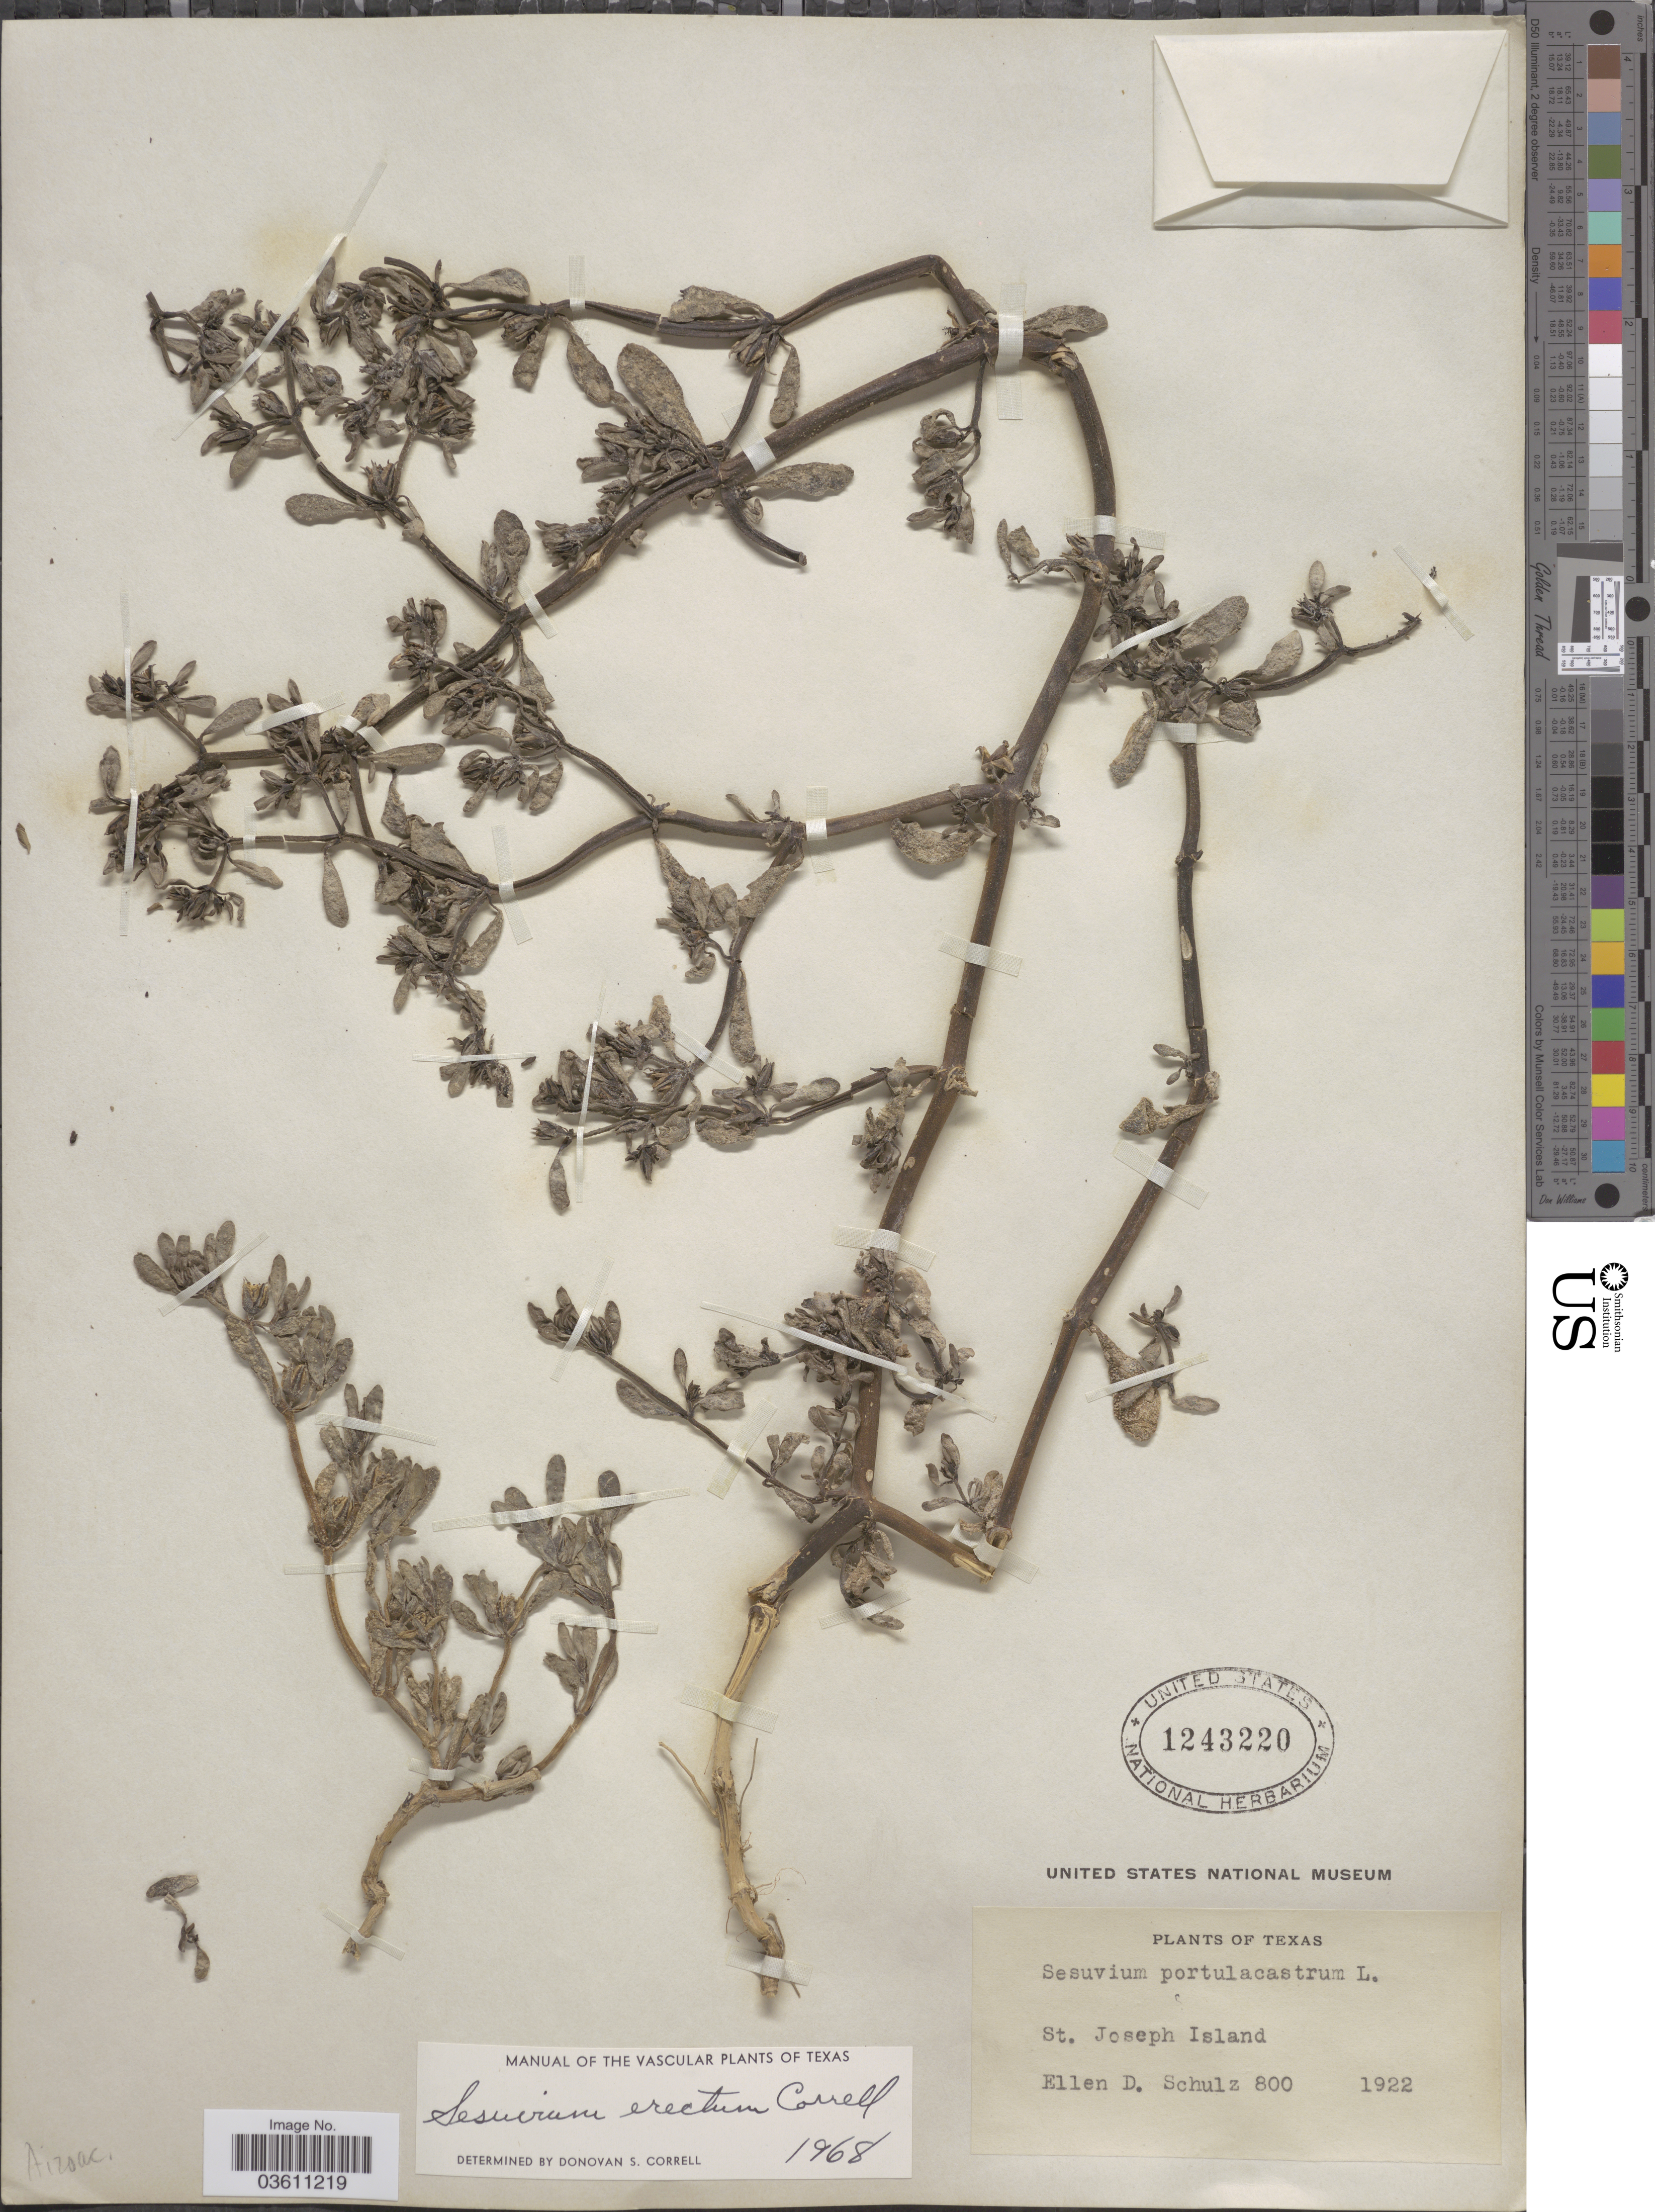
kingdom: Plantae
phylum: Tracheophyta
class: Magnoliopsida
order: Caryophyllales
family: Aizoaceae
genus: Sesuvium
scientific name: Sesuvium revolutifolium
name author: Ortega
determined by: Strong, Mark T., (BOT), Smithsonian Institution - National Museum of Natural History (UNITED STATES)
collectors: E. D. Schulz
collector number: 800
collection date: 1922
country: United States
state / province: Texas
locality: St. Joseph Island.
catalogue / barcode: US 1243220